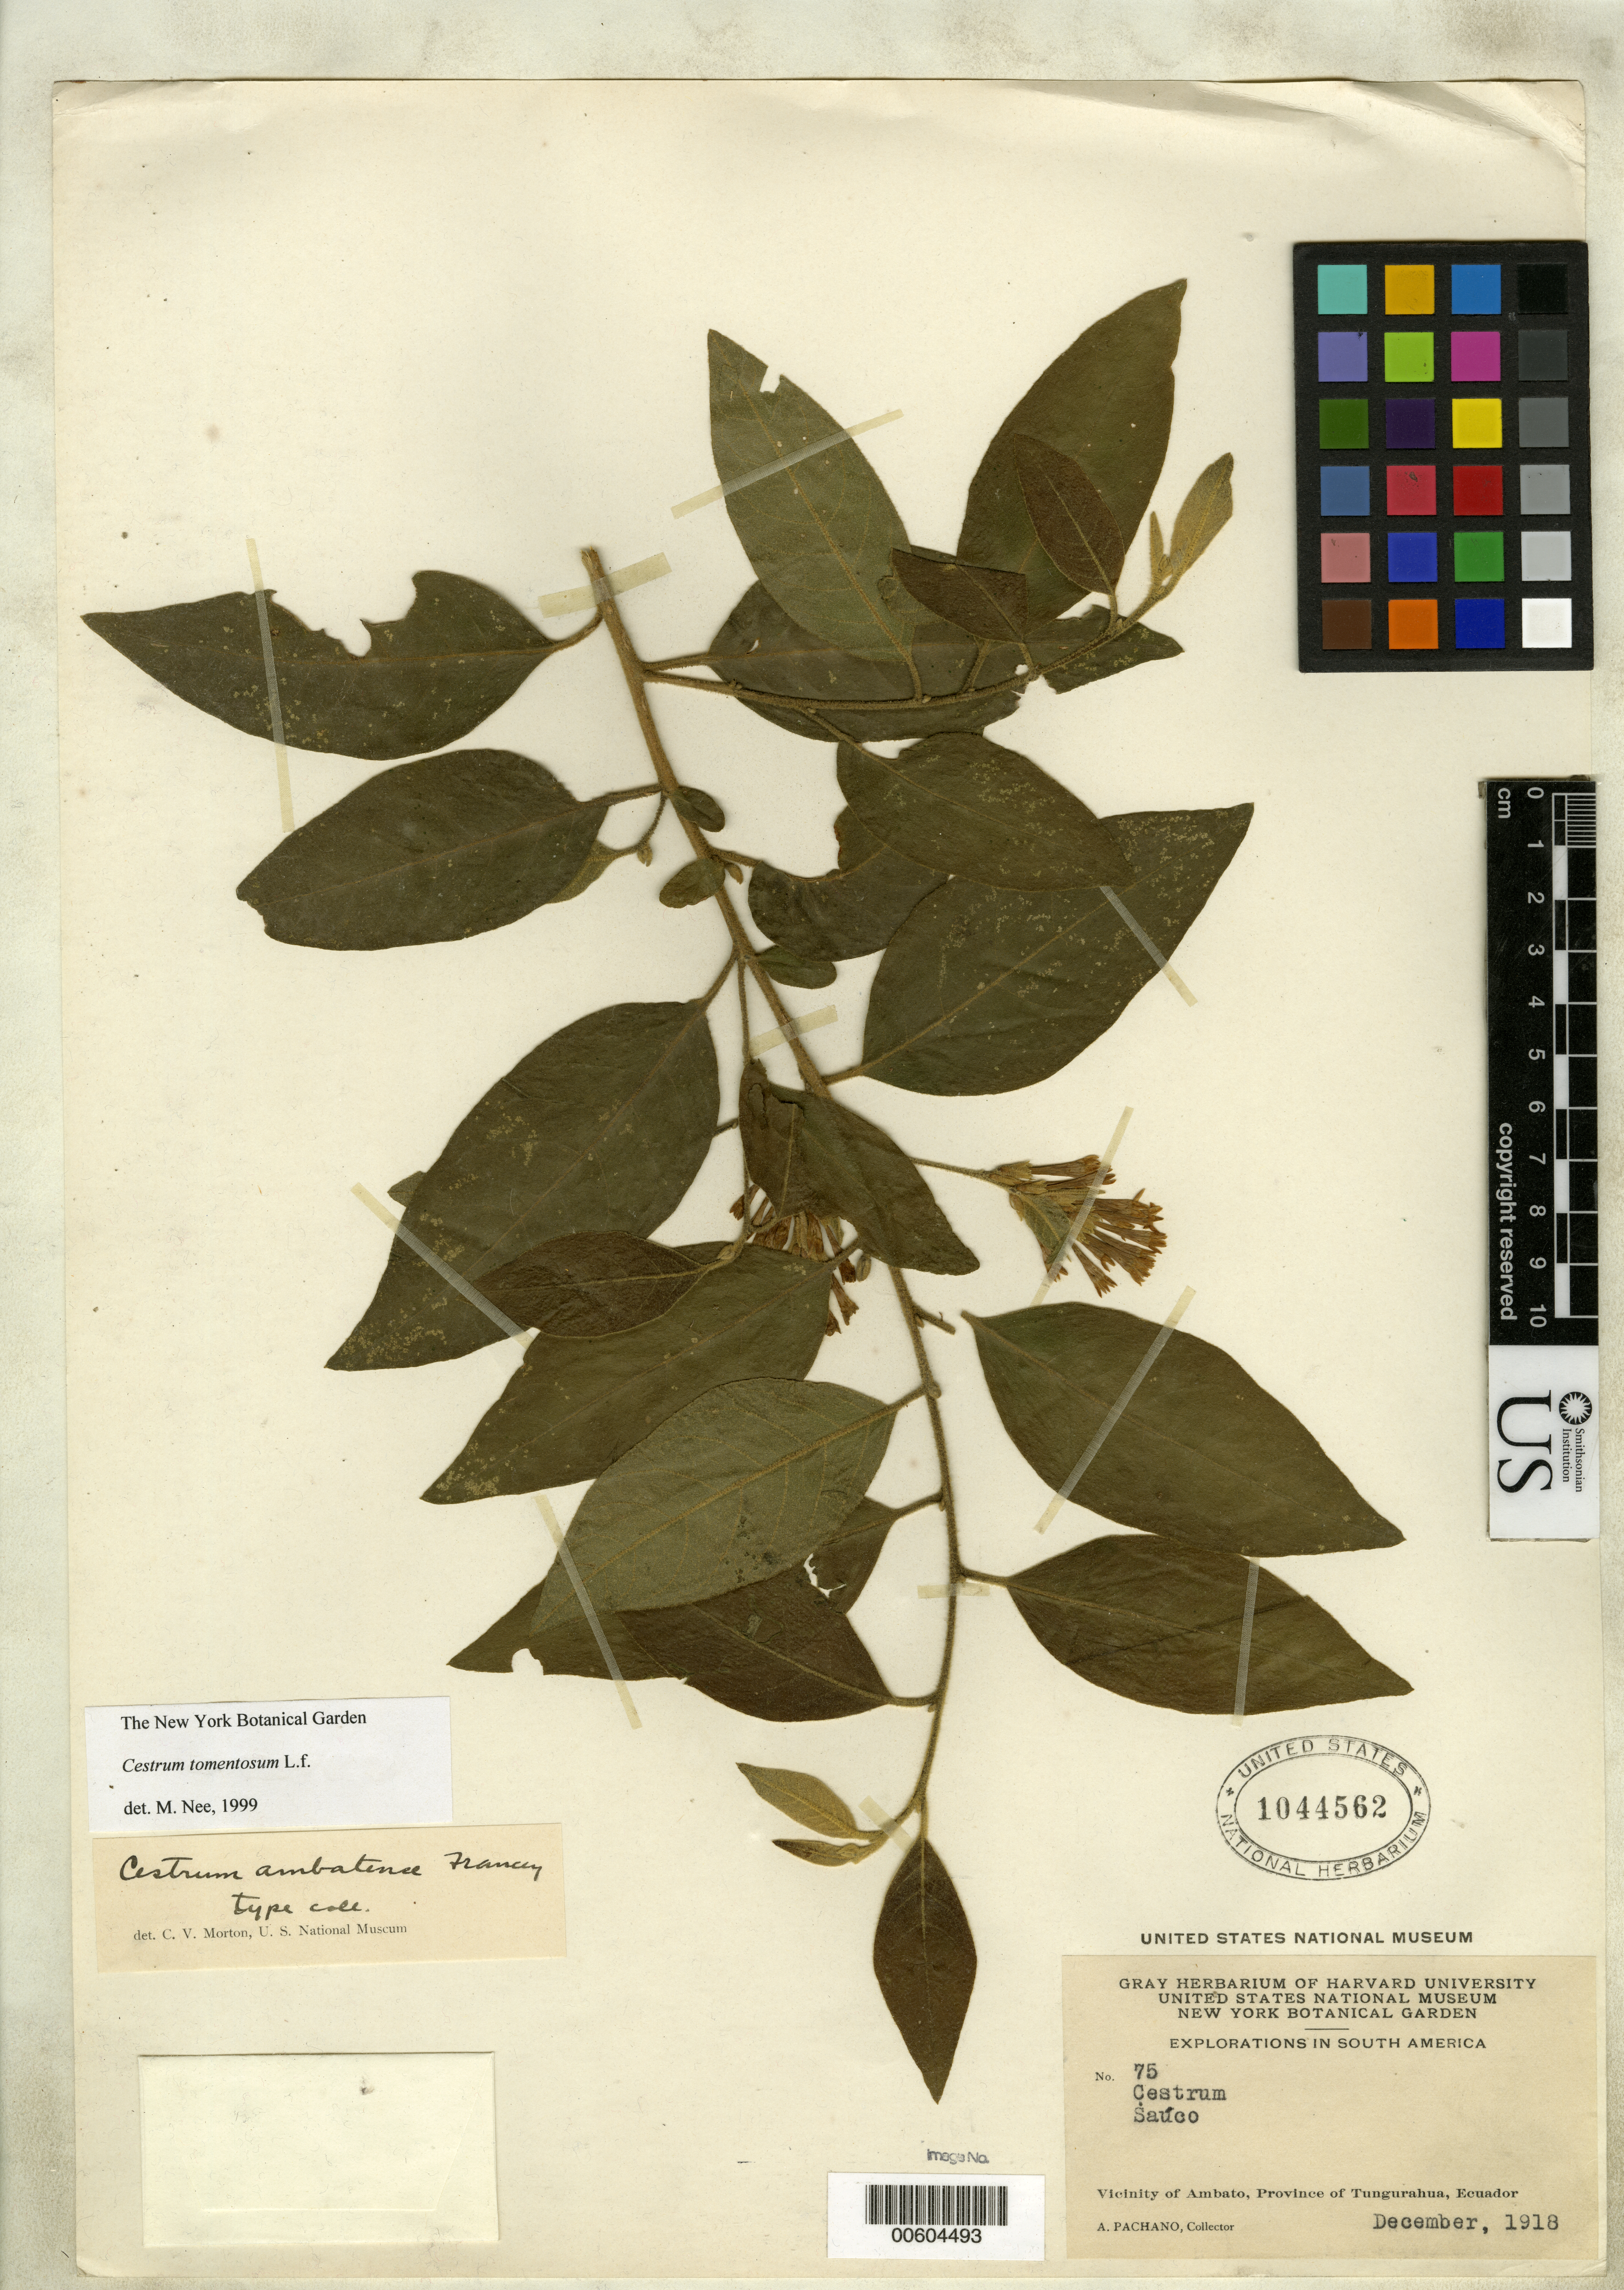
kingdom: Plantae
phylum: Tracheophyta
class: Magnoliopsida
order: Solanales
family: Solanaceae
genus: Cestrum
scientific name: Cestrum ambatense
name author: Francey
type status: Isotype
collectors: A. Pachano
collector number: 75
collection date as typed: Dec 1918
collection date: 1918-12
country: Ecuador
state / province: Tungurahua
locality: Ambato.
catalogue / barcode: US 1044562